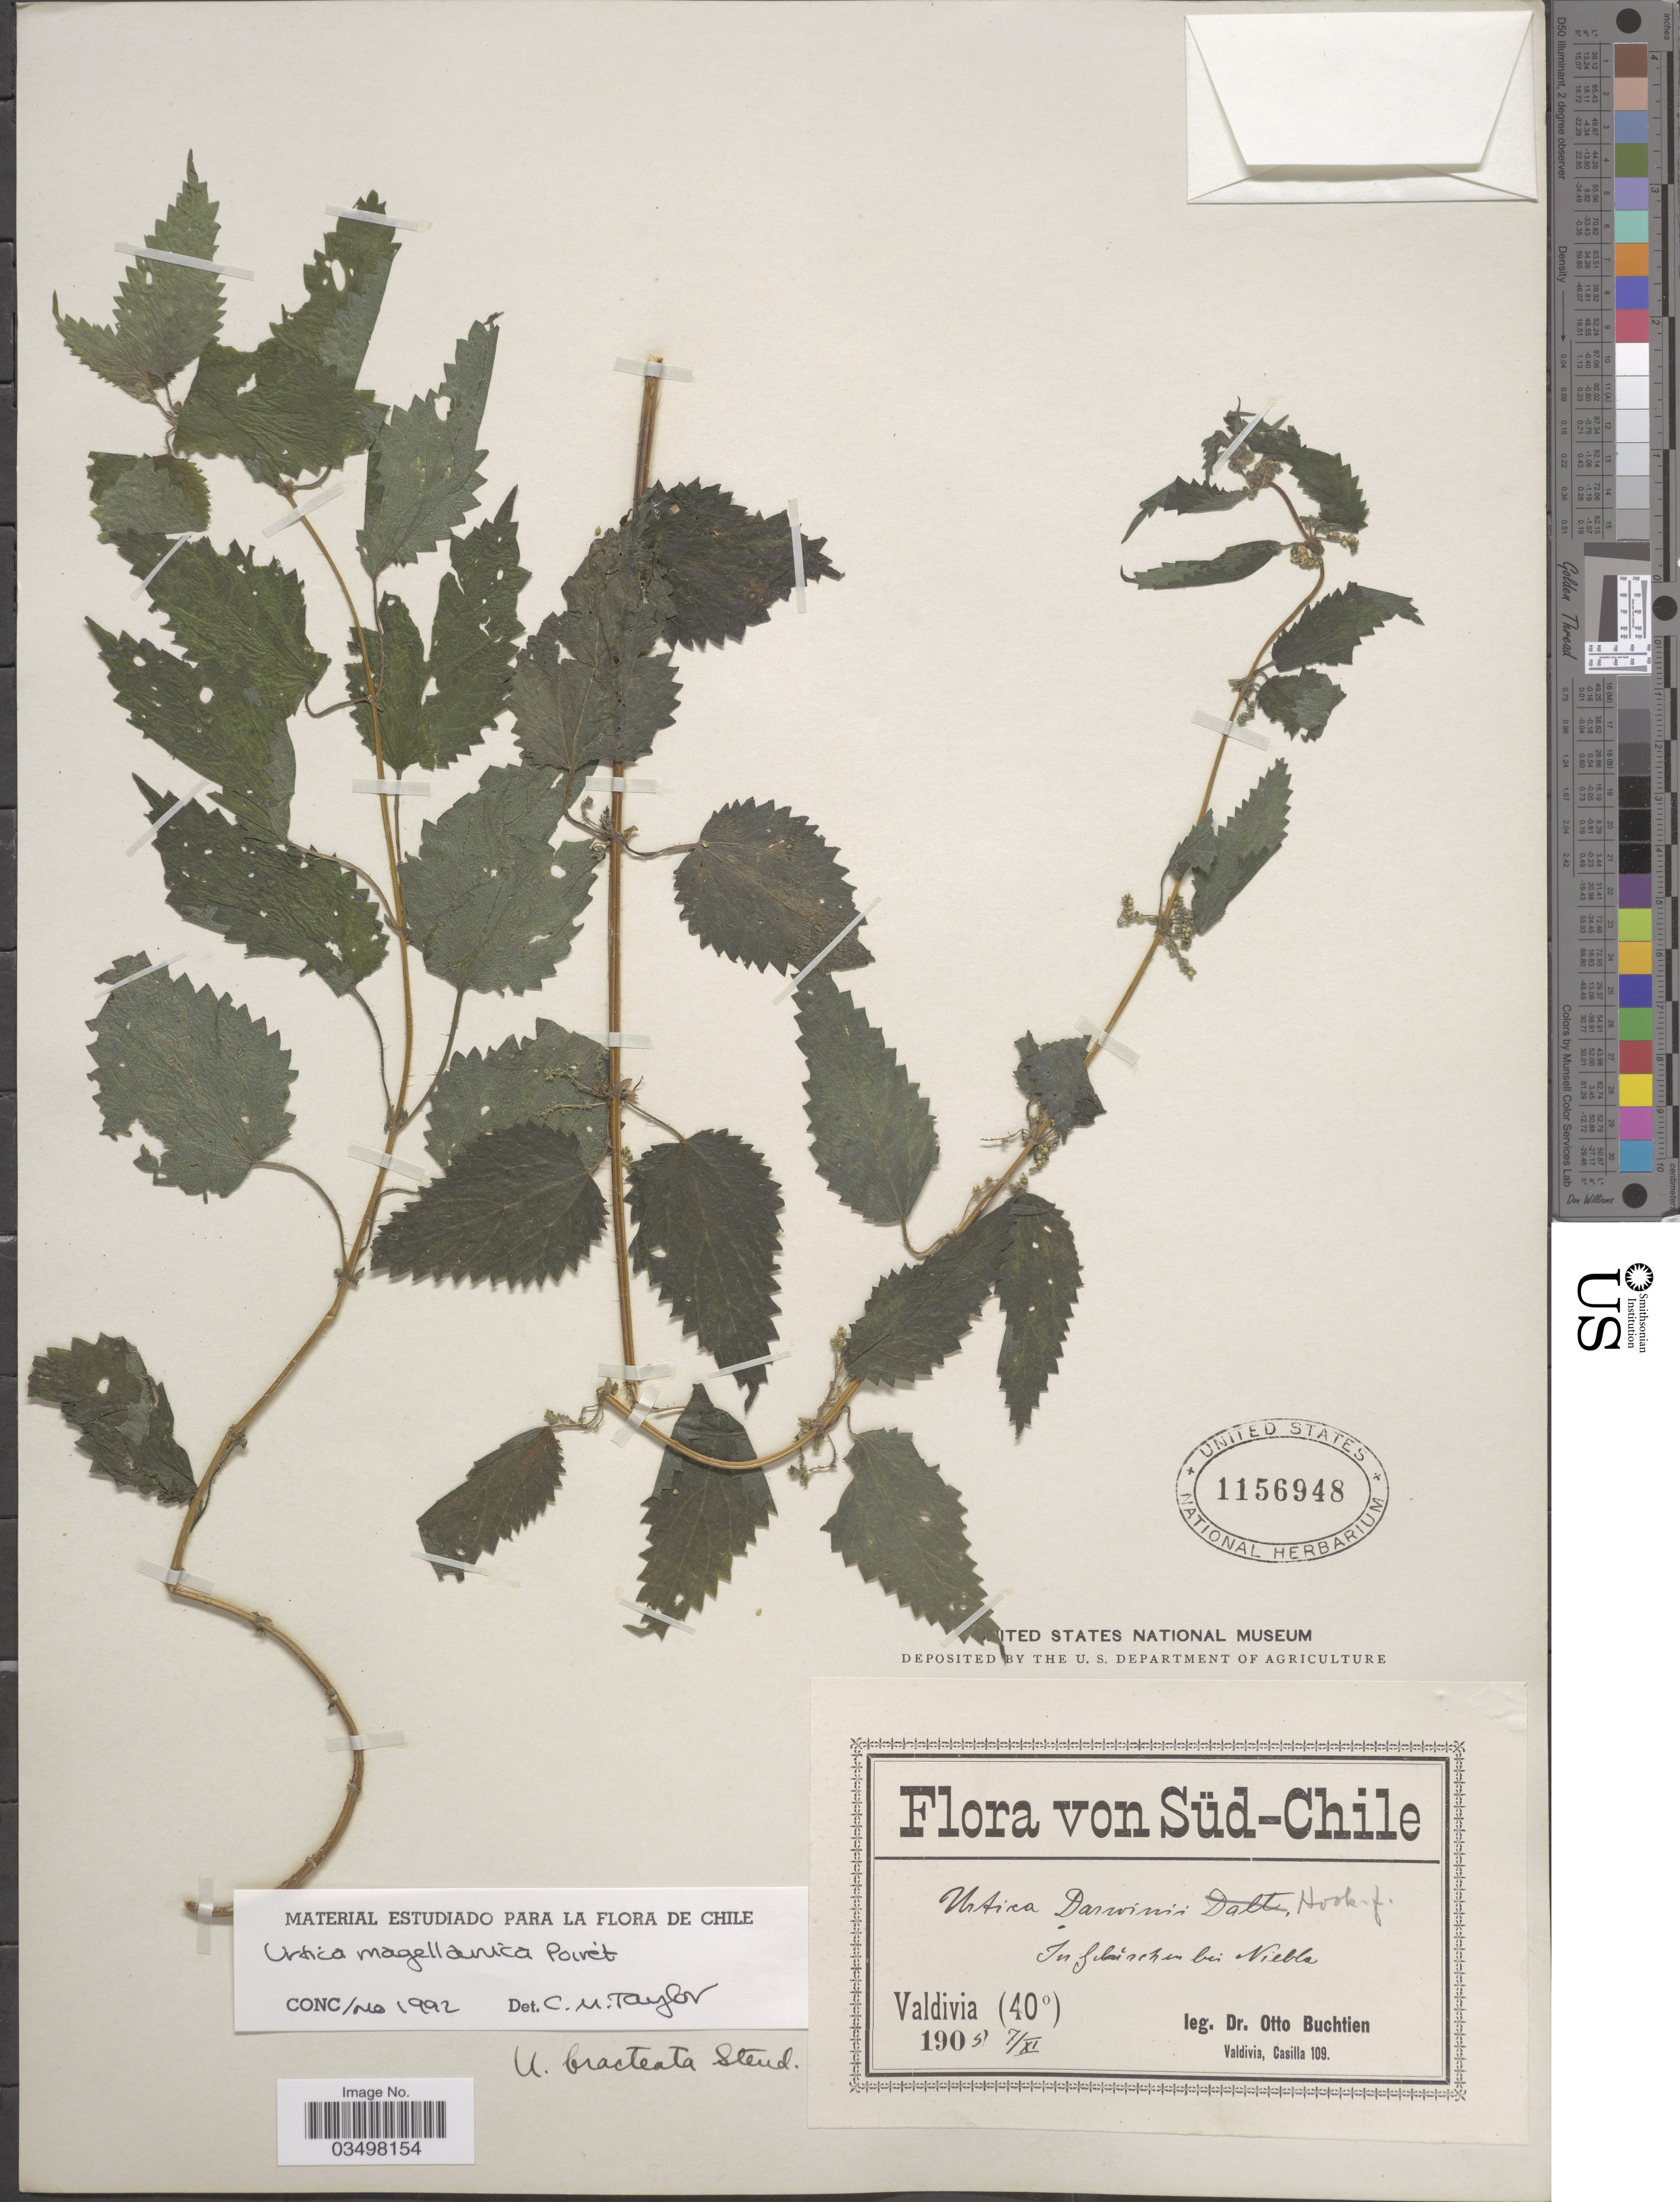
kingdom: Plantae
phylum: Tracheophyta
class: Magnoliopsida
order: Rosales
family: Urticaceae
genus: Urtica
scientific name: Urtica magellanica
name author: Juss. ex Poir.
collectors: O. Buchtien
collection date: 1905-11-07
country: Chile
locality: Süd-Chile, In fibischen* bei Niebla. Valdivia (40°).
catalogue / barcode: US 1156948